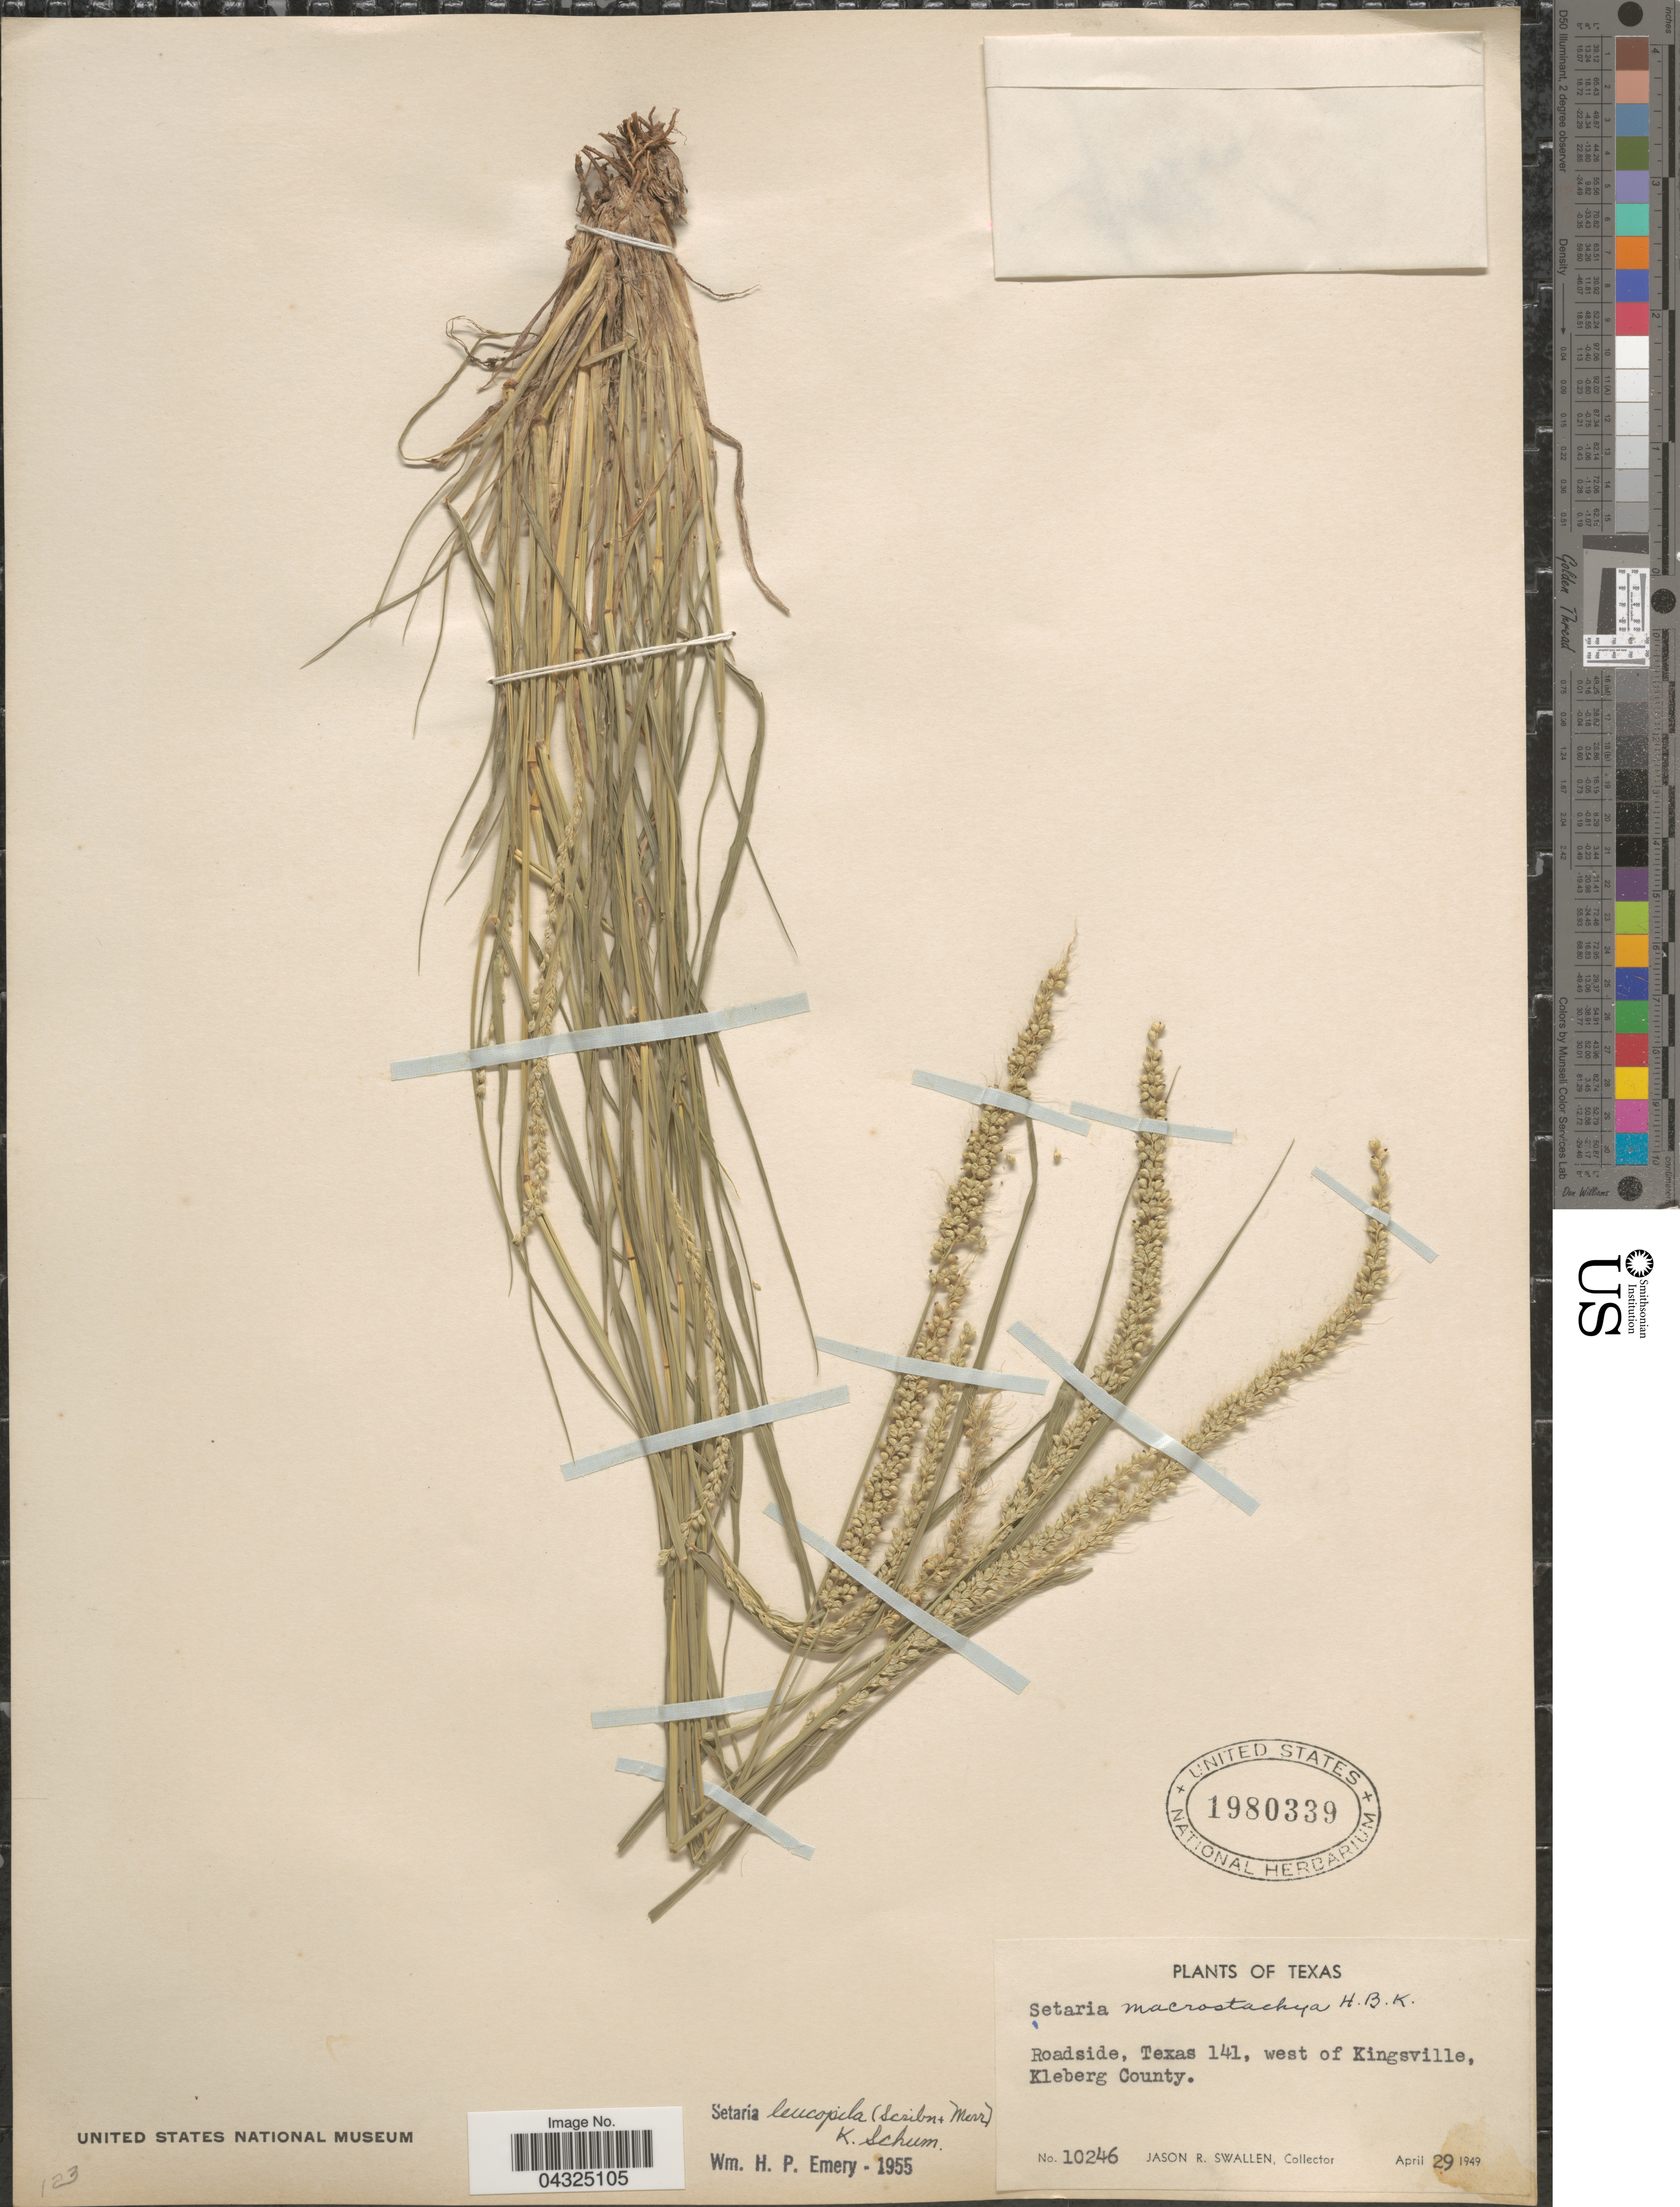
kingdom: Plantae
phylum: Tracheophyta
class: Liliopsida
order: Poales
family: Poaceae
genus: Setaria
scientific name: Setaria leucopila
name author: (Scribn. & Merr.) K. Schum.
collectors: J. R. Swallen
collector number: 10246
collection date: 1949-04-29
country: United States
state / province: Texas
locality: Roadside, Texas 141, west of Kingsville, Kleberg County.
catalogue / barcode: US 1980339